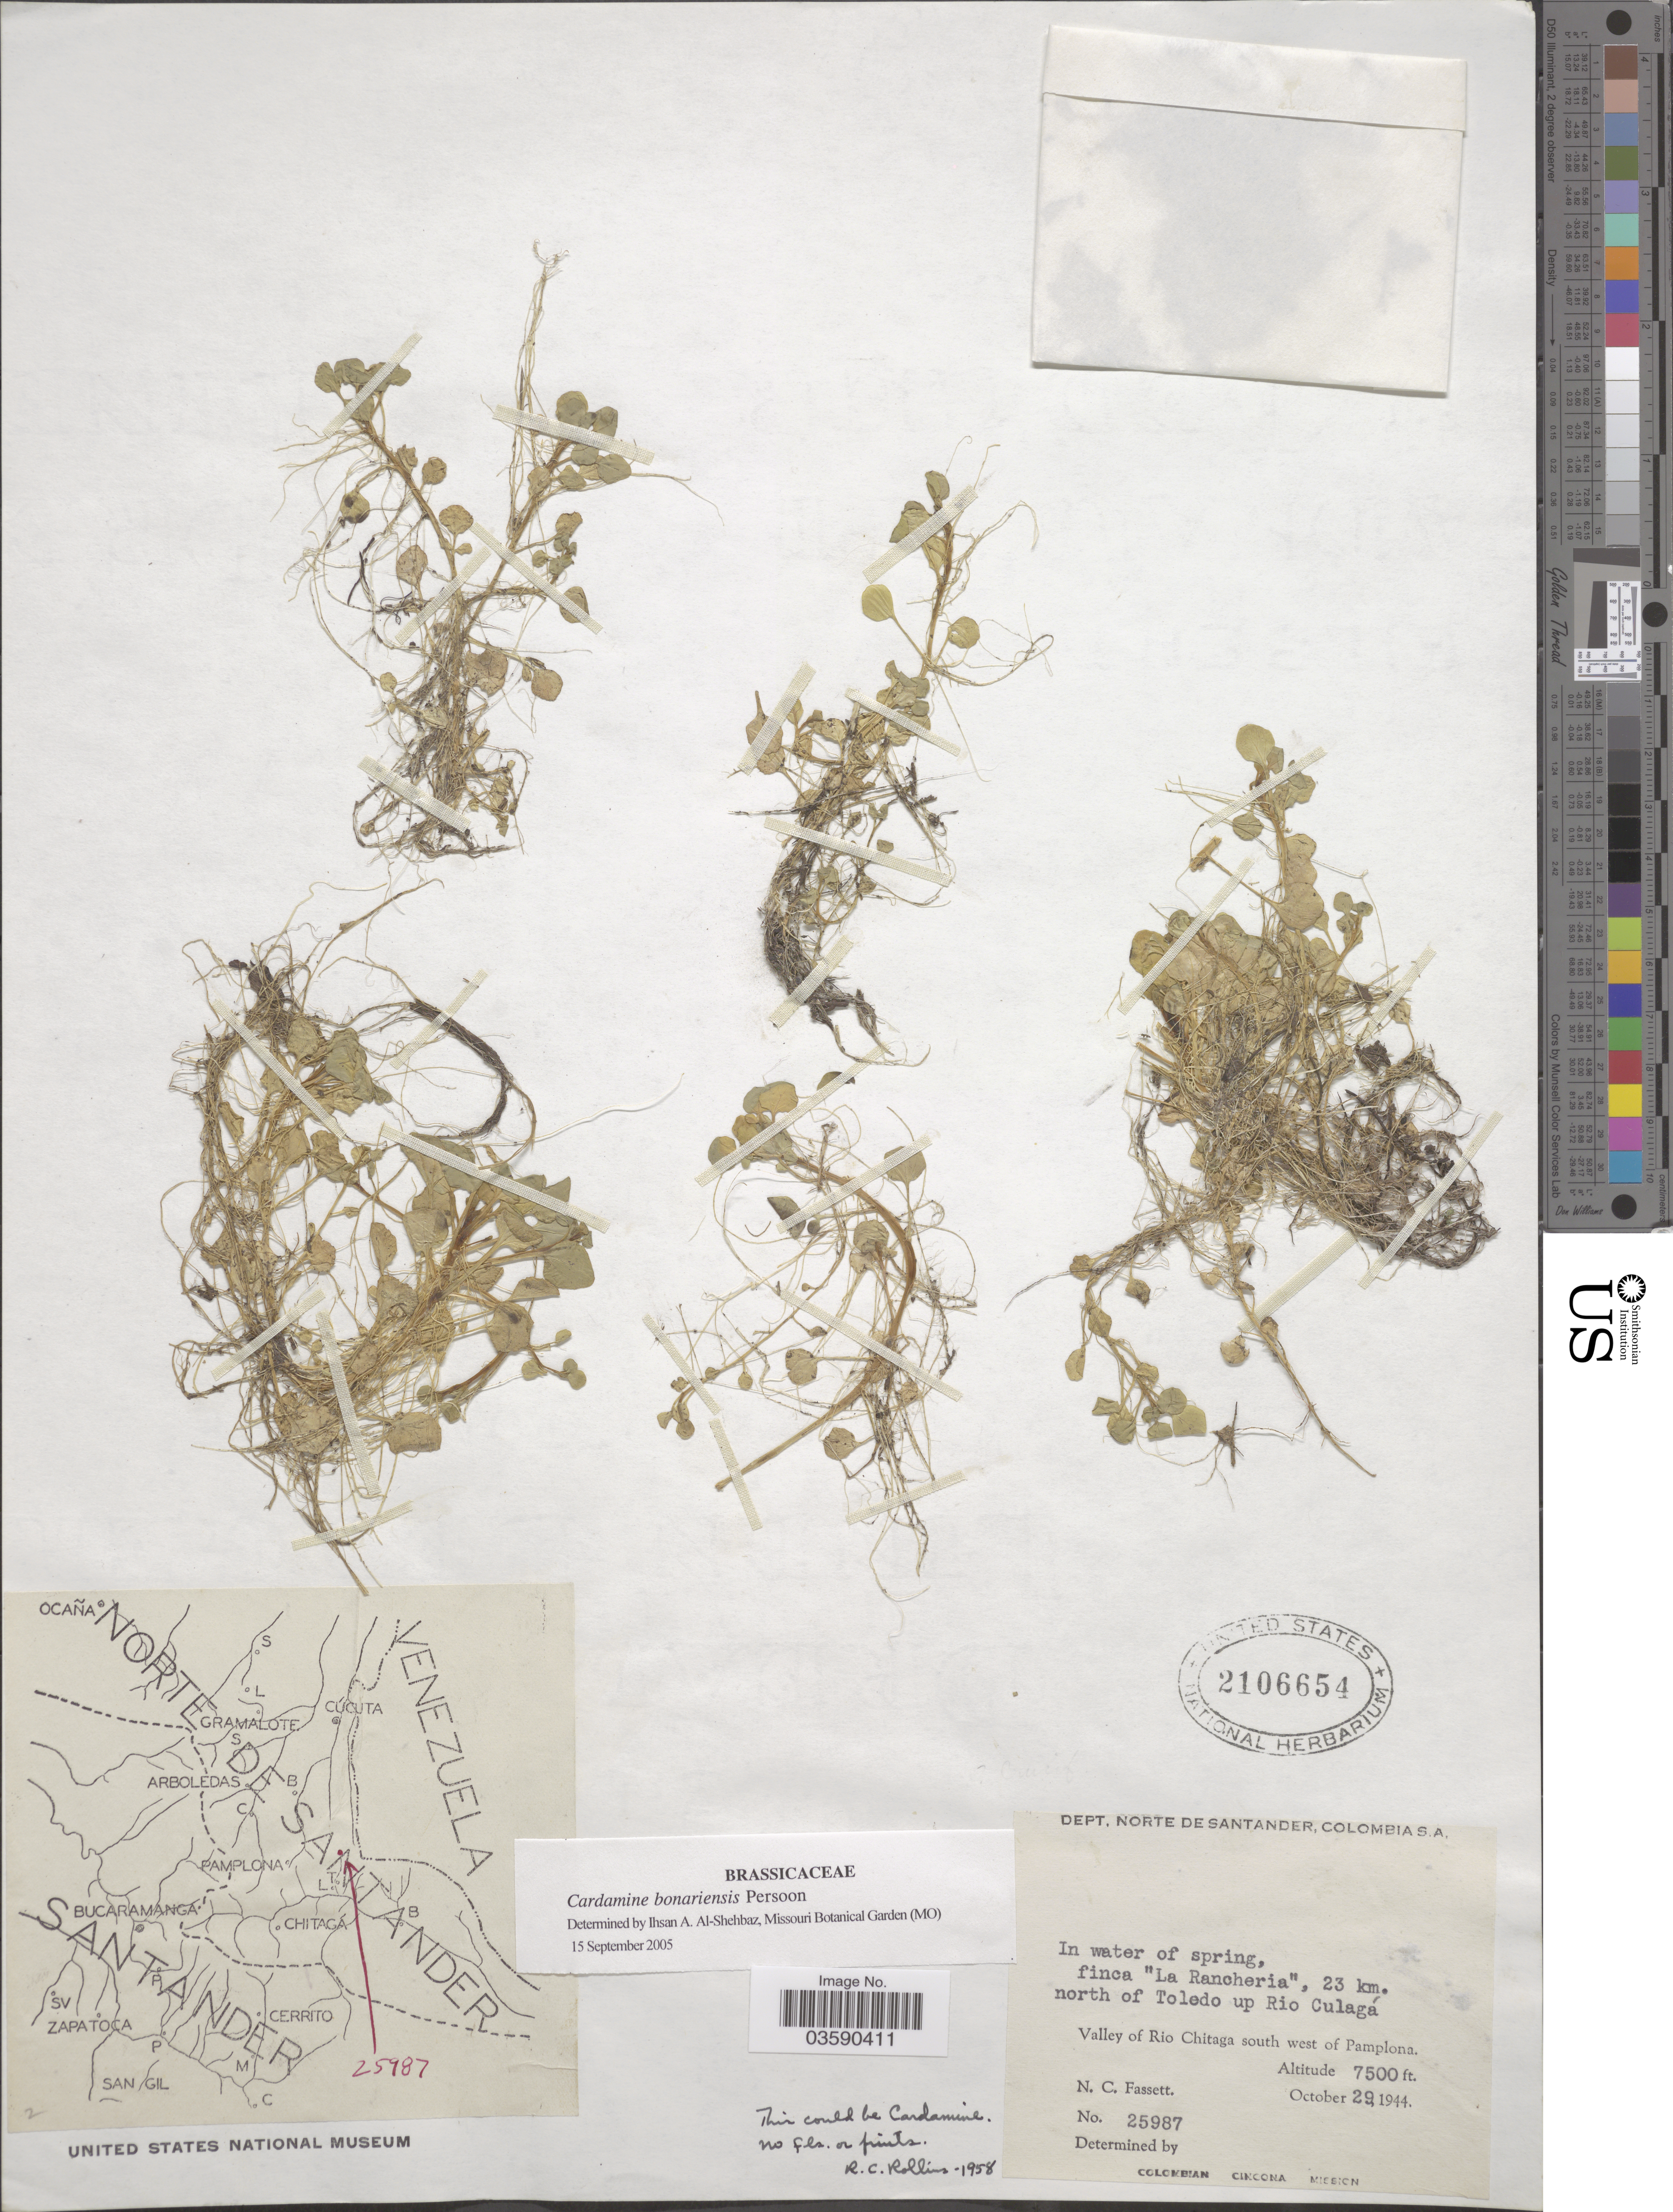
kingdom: Plantae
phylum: Tracheophyta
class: Magnoliopsida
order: Brassicales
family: Brassicaceae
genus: Cardamine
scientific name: Cardamine bonariensis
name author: Pers.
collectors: N. C. Fassett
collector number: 25987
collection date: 1944-10-29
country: Colombia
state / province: Norte de Santander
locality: Dept. North de Santander. Finca "La Rancheria", 23km. north of Toledo up Rio Culagá Valley of Rio Chitaga south west of Pamplona.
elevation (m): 2286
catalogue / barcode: US 2106654